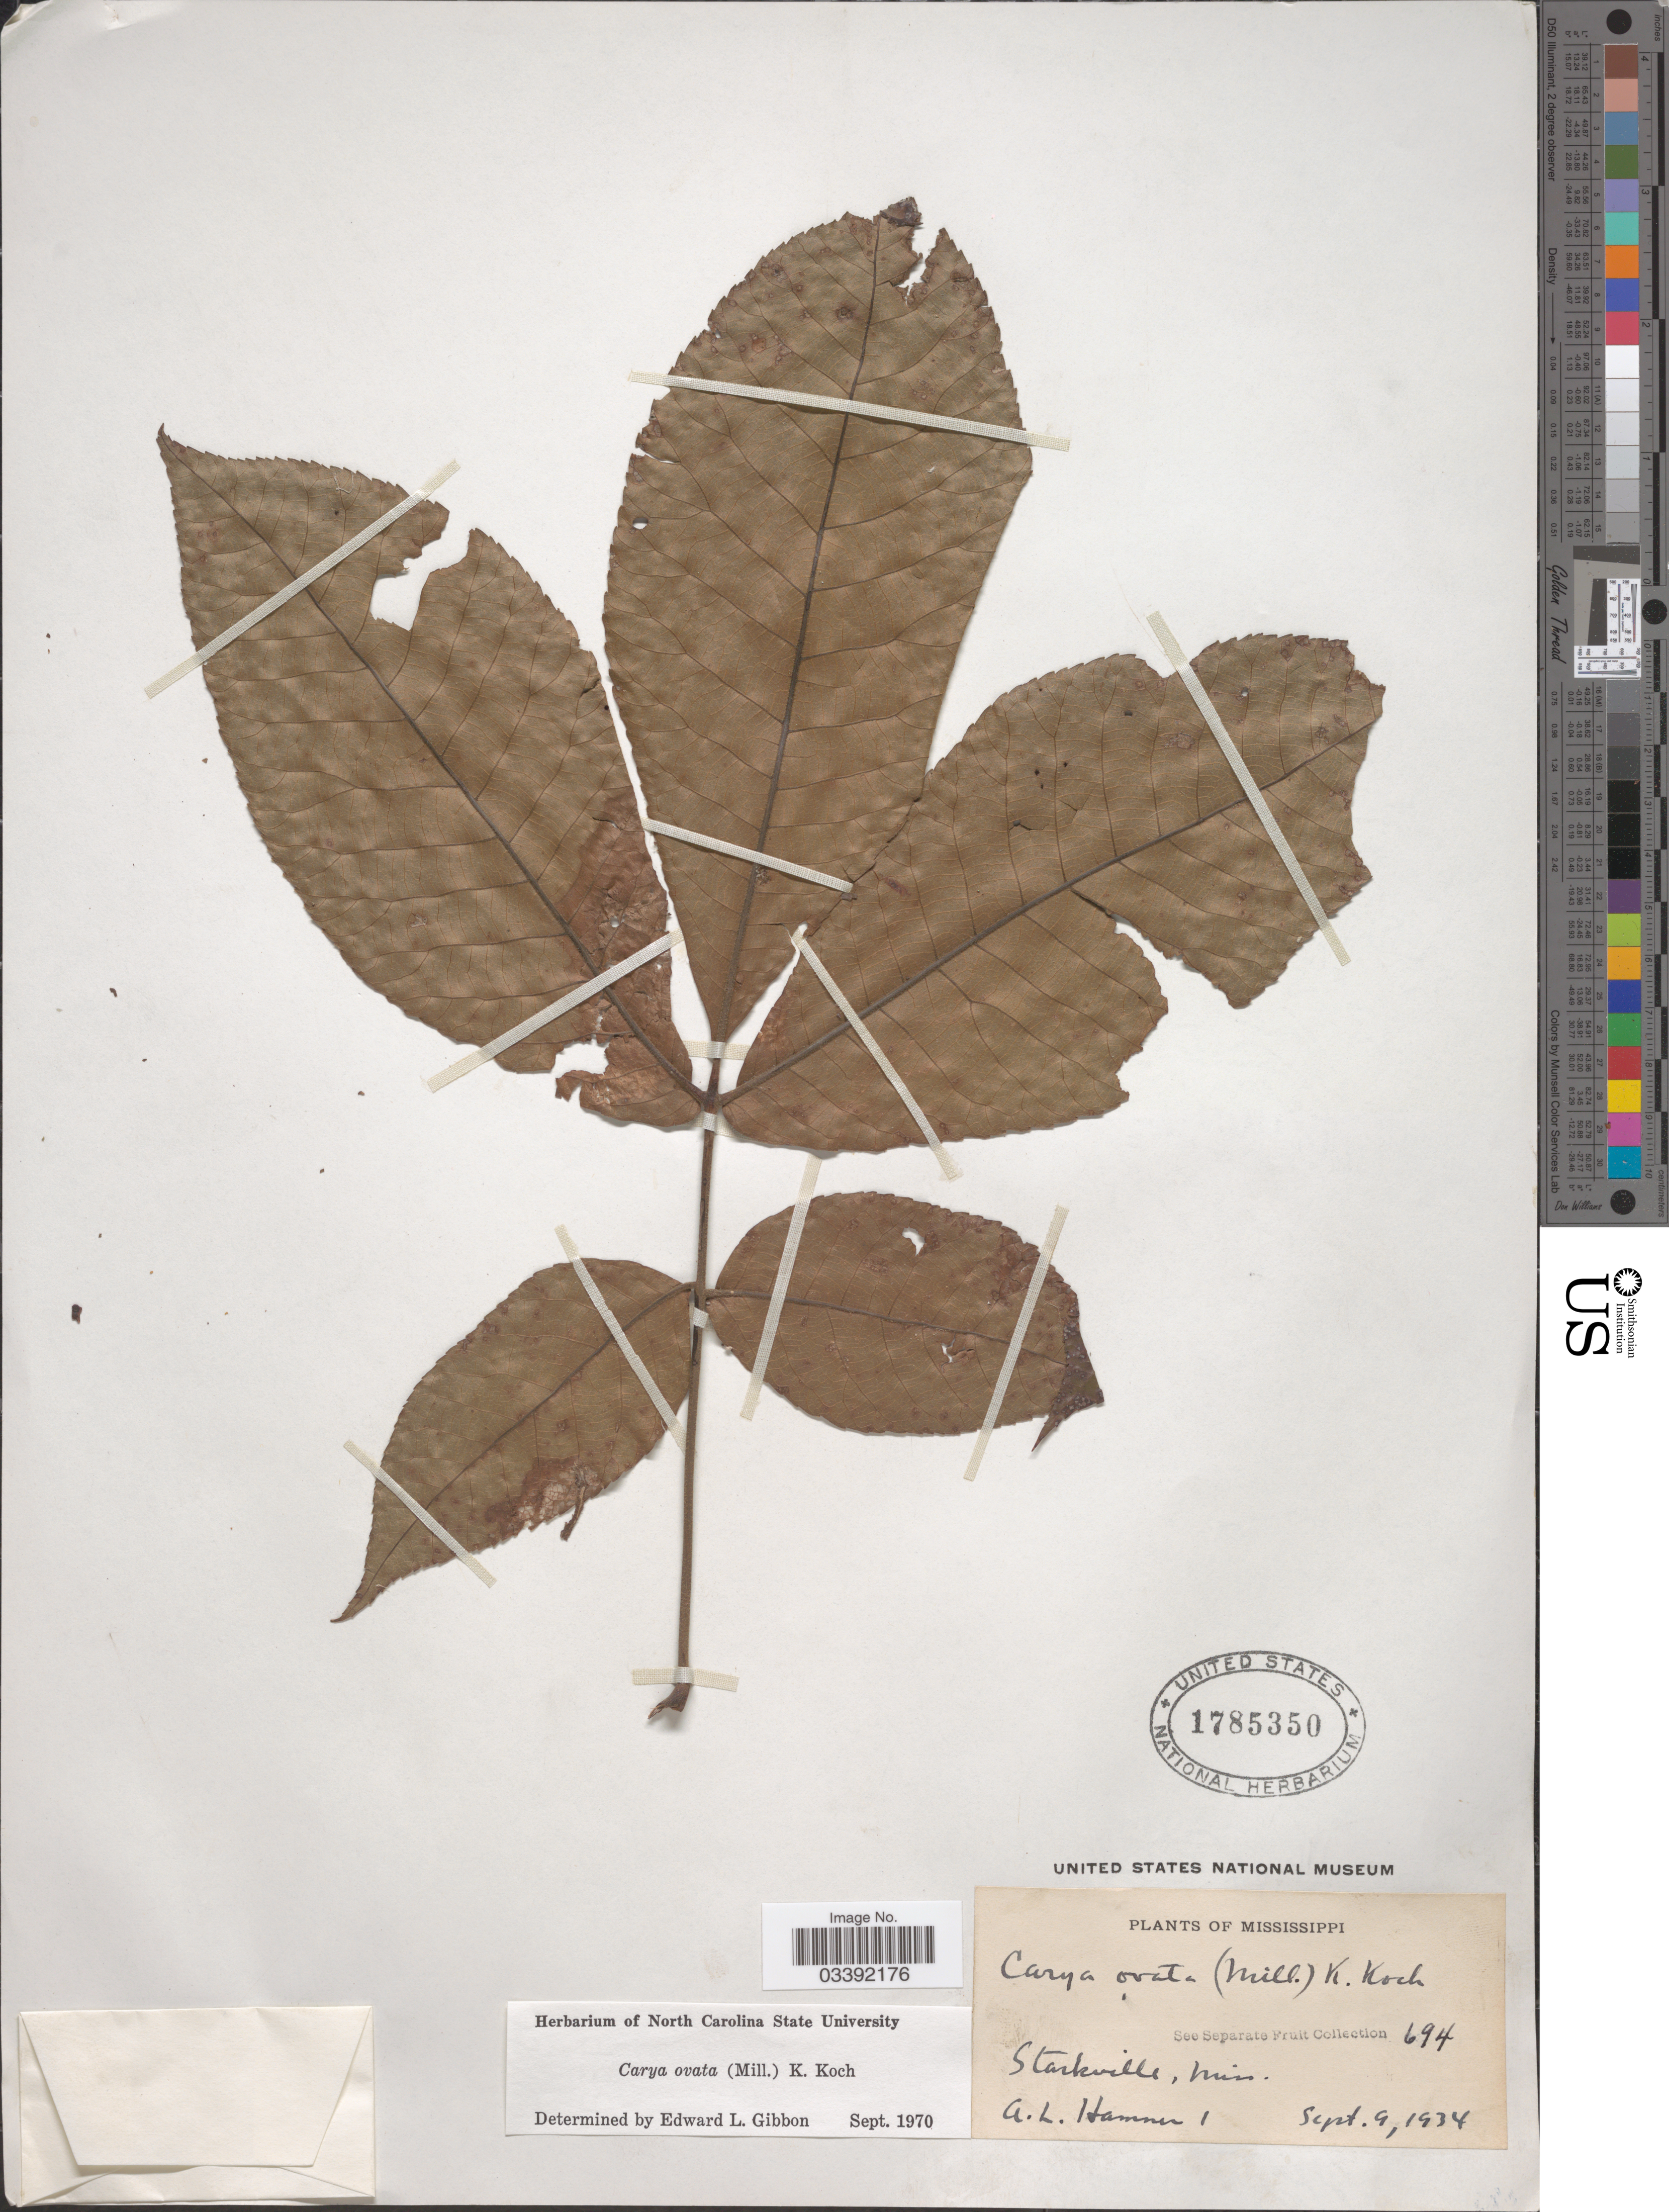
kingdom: Plantae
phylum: Tracheophyta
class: Magnoliopsida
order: Fagales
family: Juglandaceae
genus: Carya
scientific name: Carya ovata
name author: (Mill.) K. Koch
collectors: A. Hamner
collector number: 1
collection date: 1934-09-09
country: United States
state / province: Mississippi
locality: Starkville.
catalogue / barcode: US 1785350